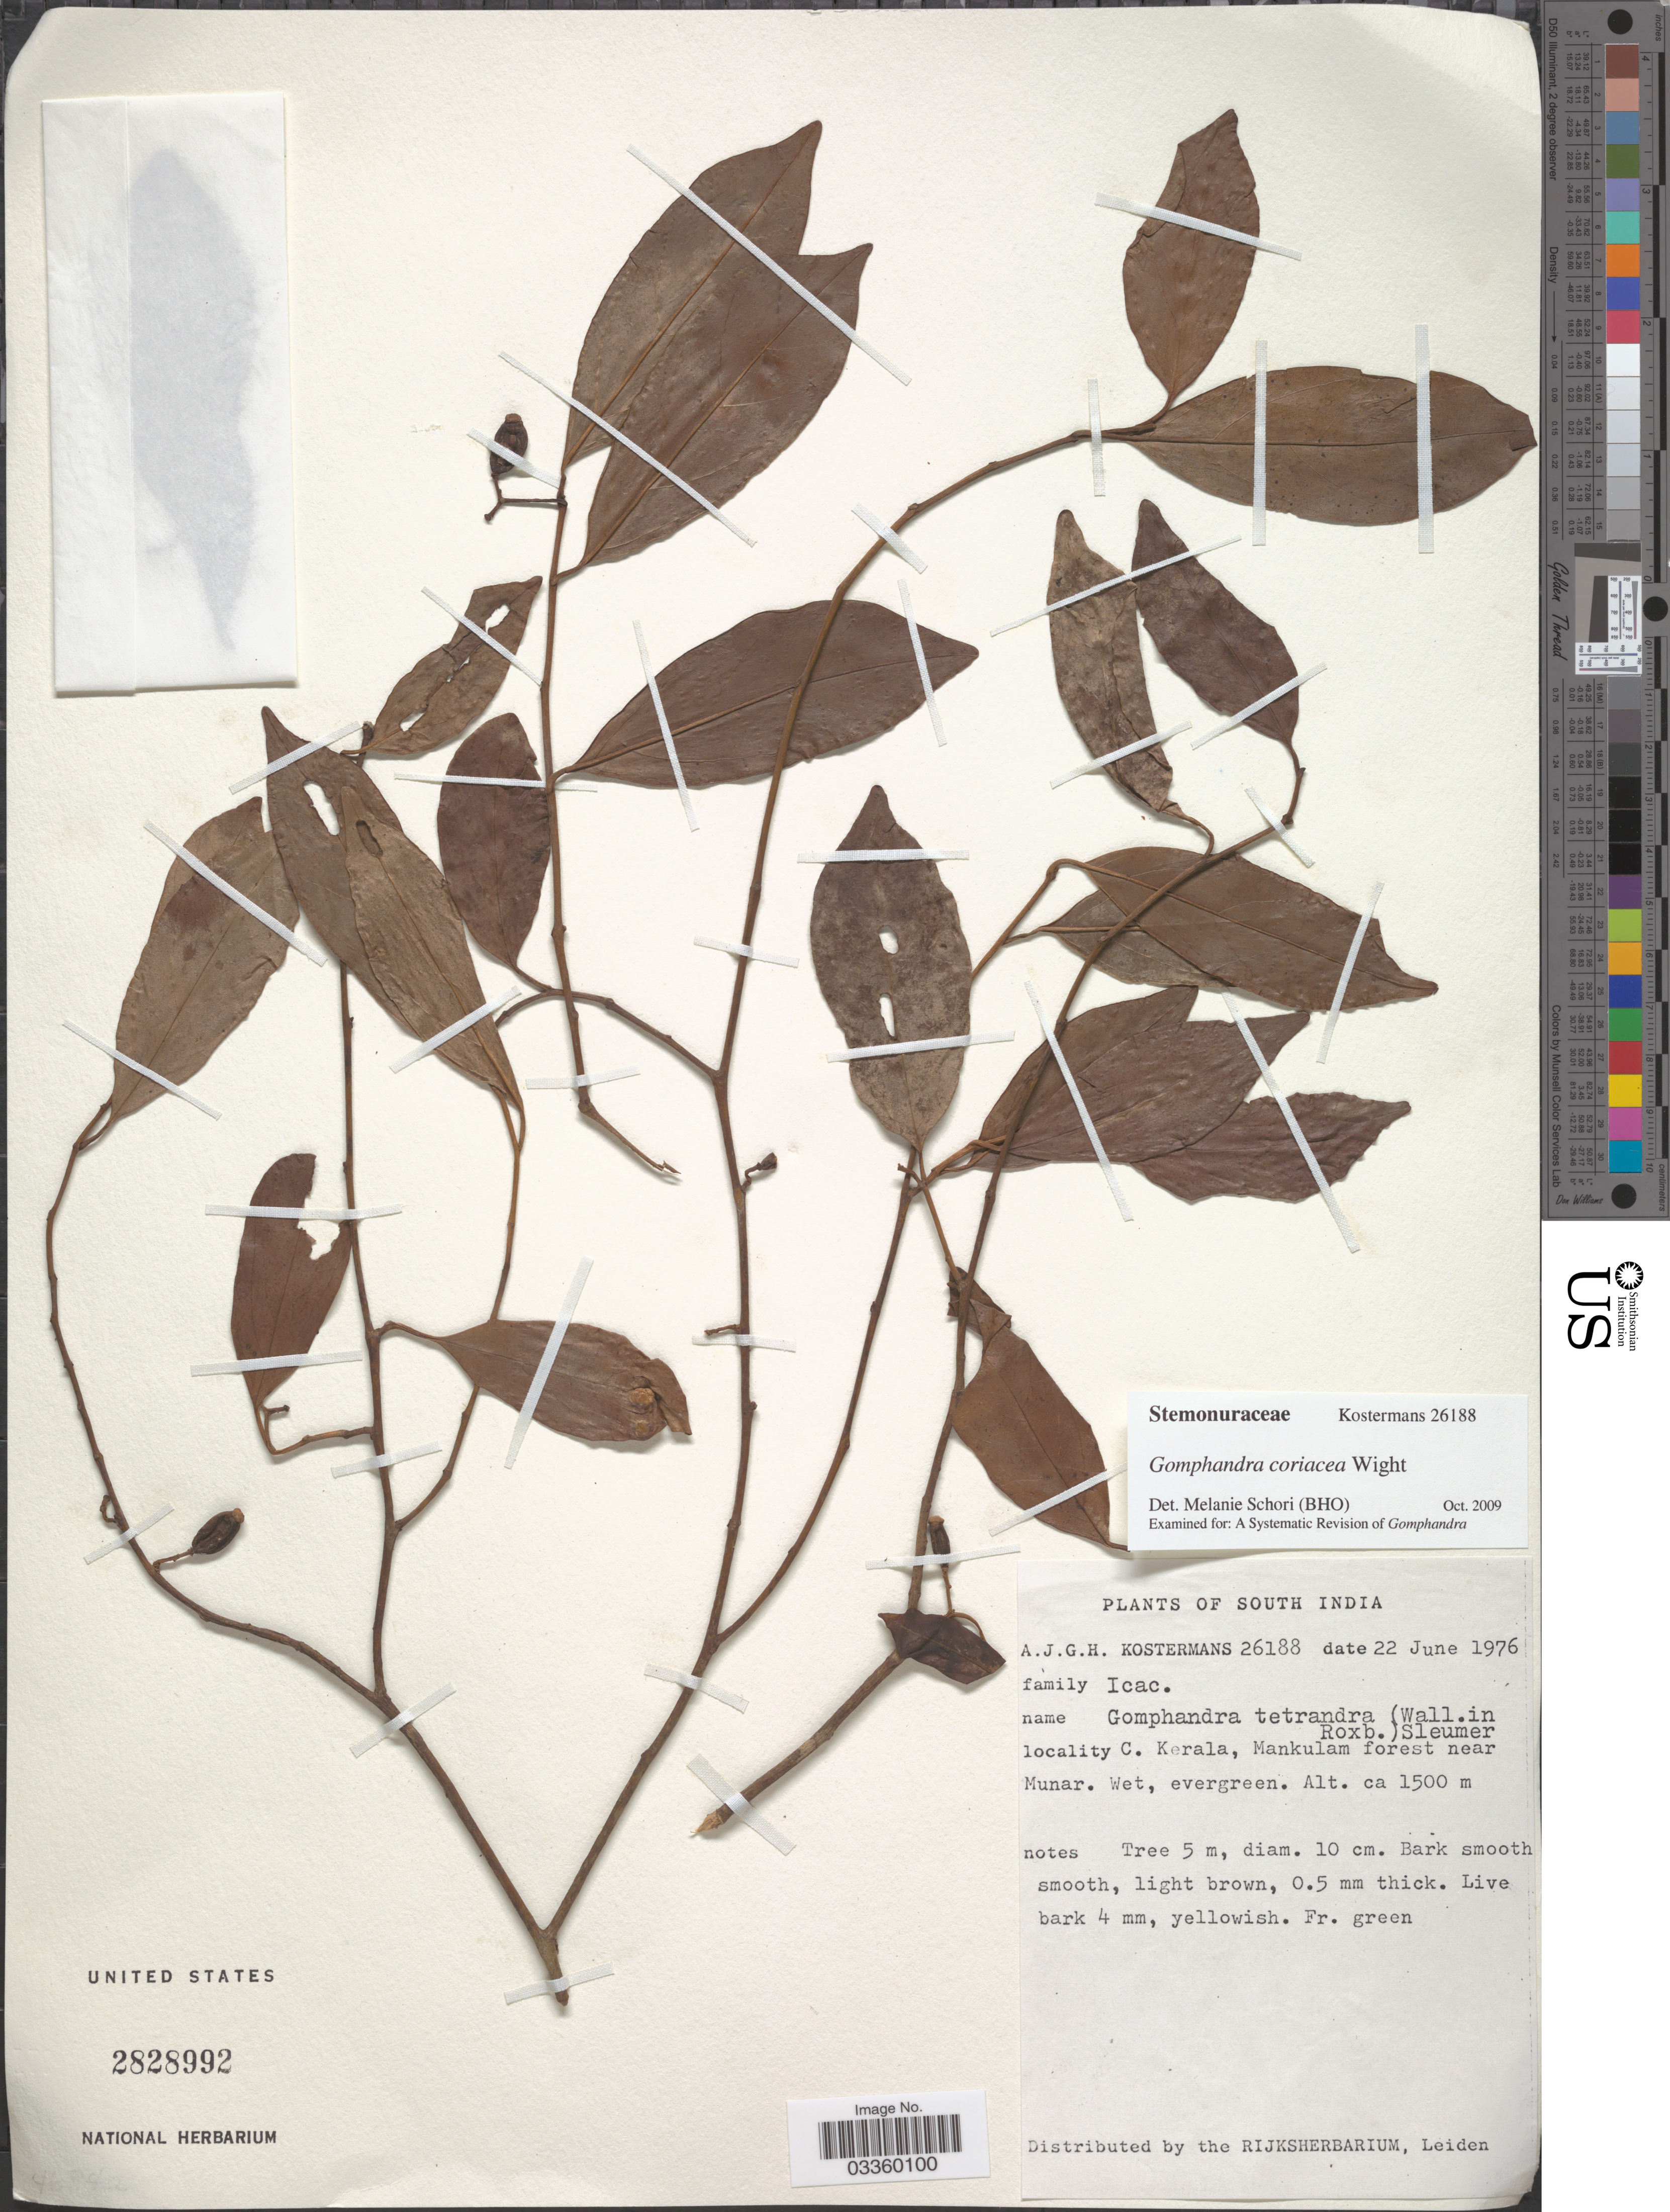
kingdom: Plantae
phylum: Tracheophyta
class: Magnoliopsida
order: Cardiopteridales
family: Stemonuraceae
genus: Gomphandra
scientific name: Gomphandra coriacea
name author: Wight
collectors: A. J. G. Kostermans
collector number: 26188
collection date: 1976-06-22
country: India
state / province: Kerala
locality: South India. C. Kerala, Mankulam forest near Munar.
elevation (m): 1500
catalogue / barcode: US 2828992